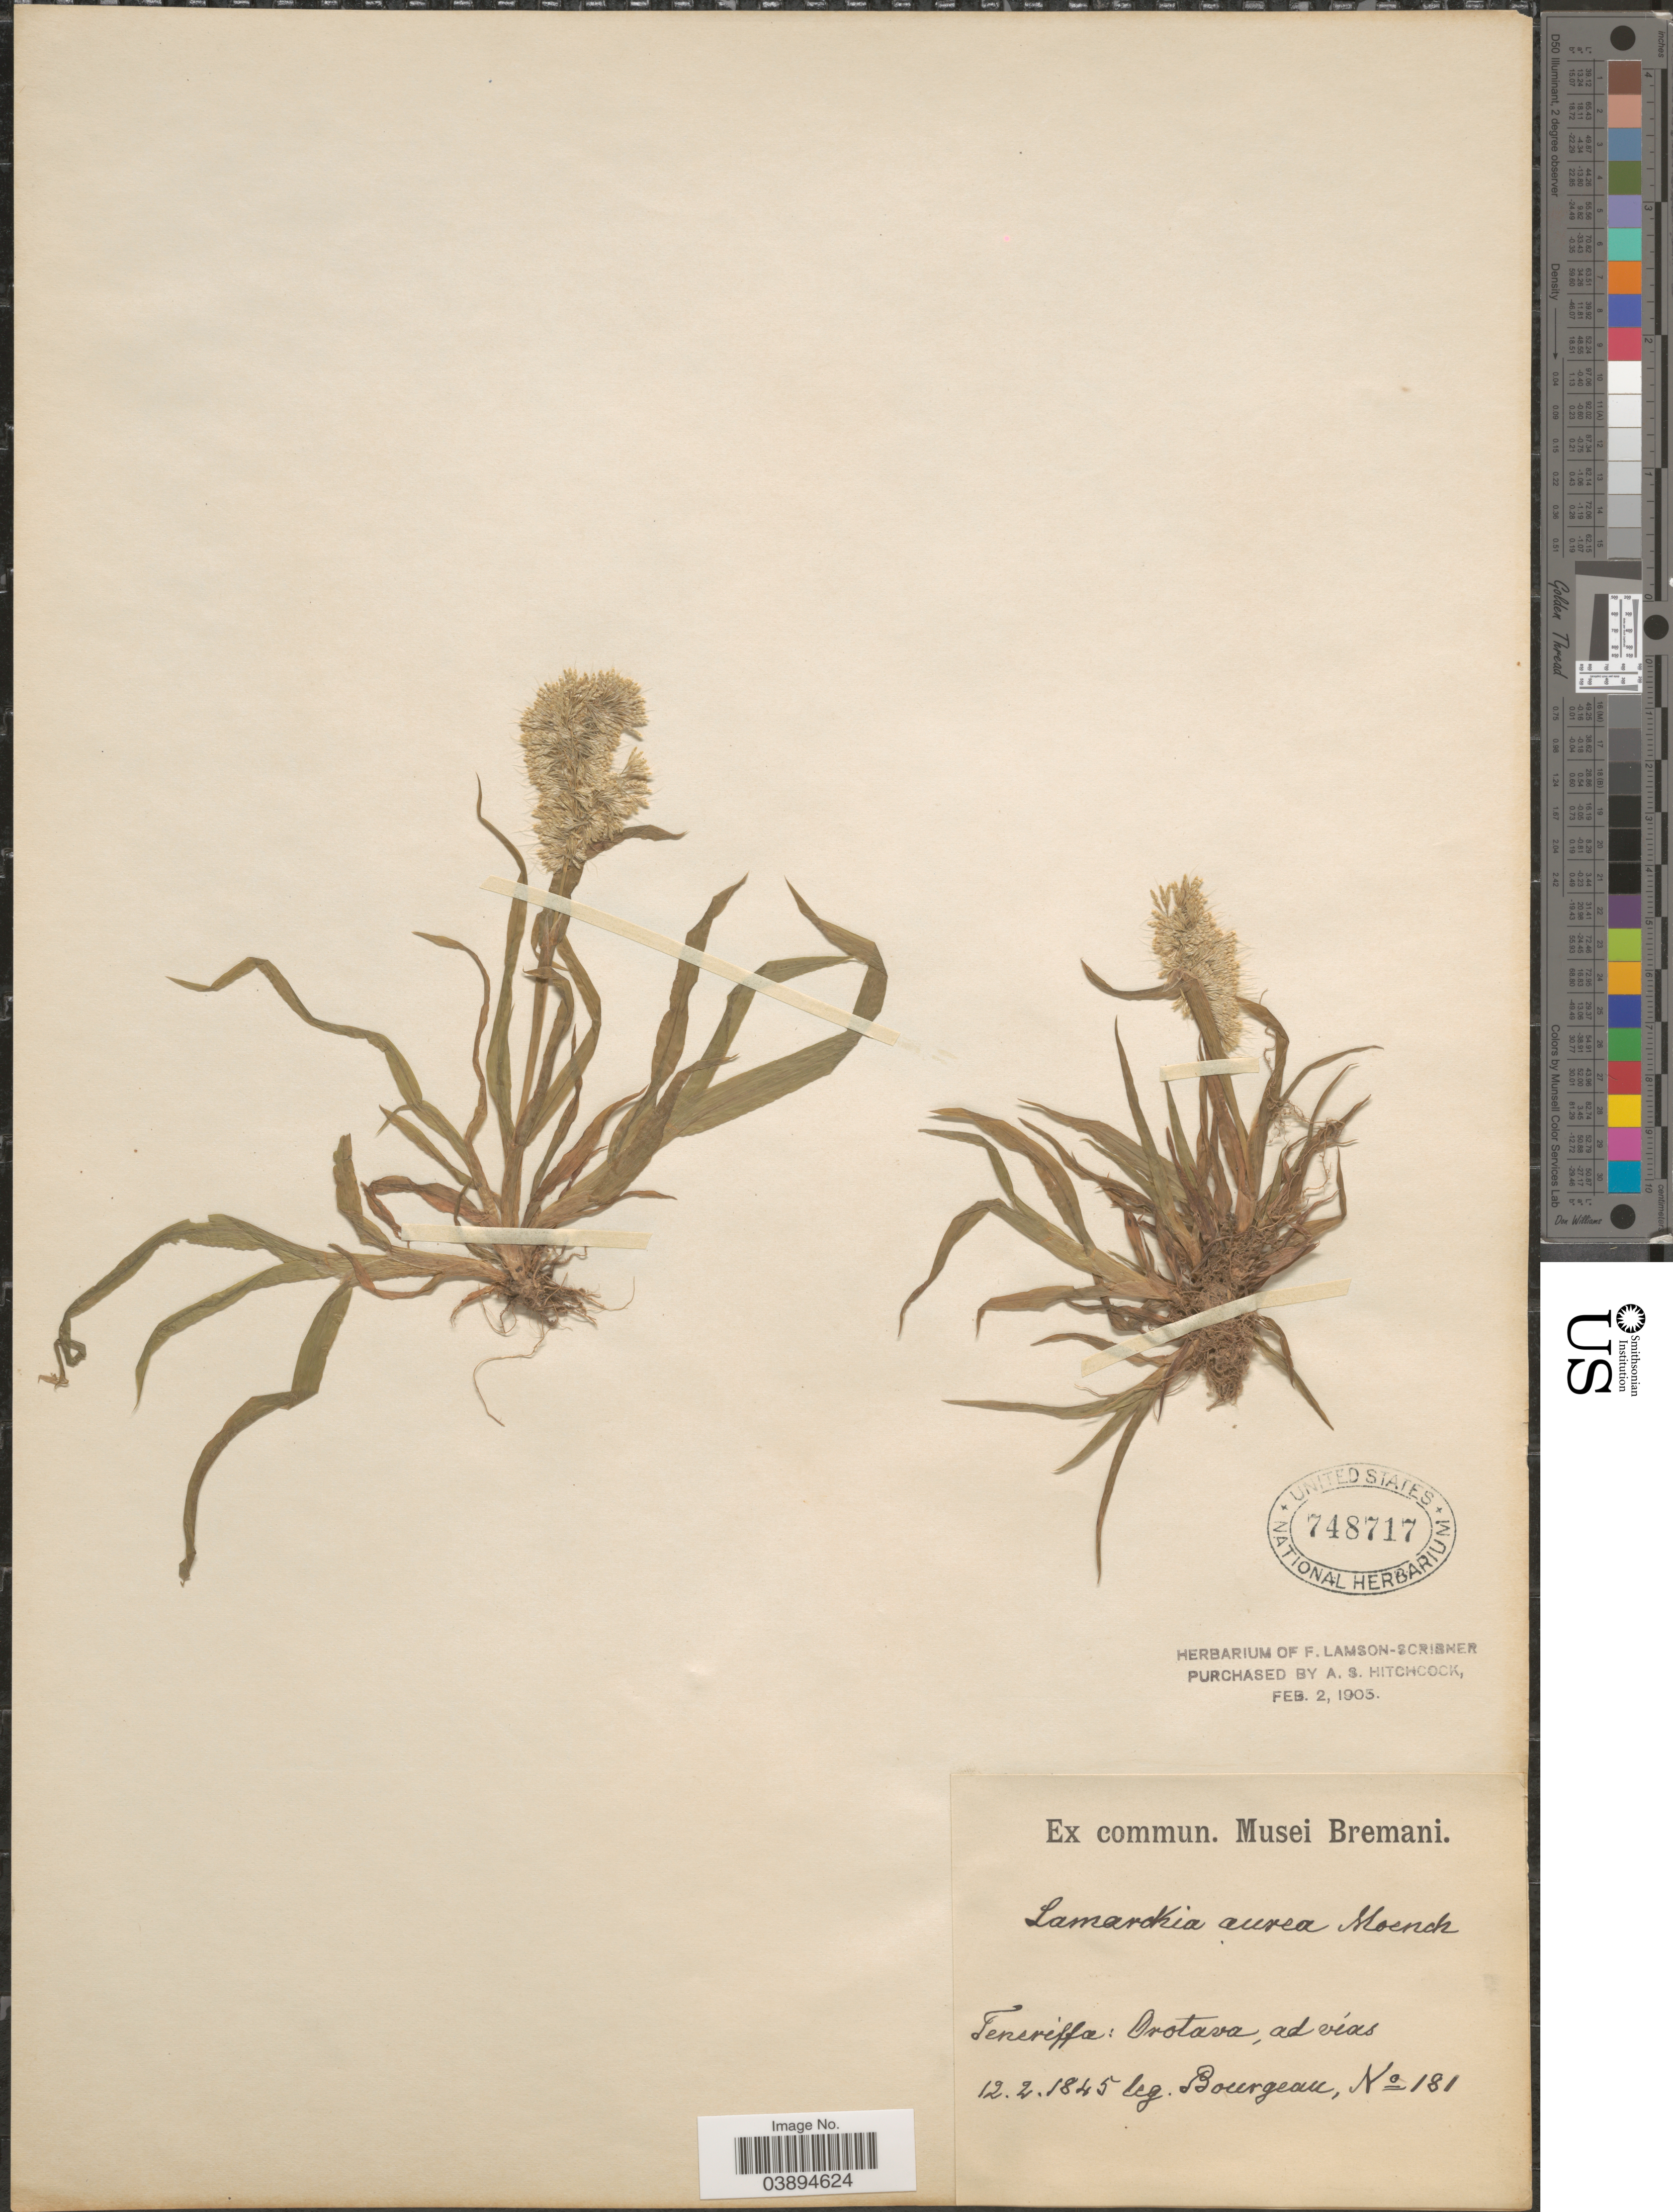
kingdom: Plantae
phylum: Tracheophyta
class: Liliopsida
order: Poales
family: Poaceae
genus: Lamarckia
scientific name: Lamarckia aurea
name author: (L.) Moench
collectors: -. Bourgeau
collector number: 181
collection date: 1845-02-12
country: Spain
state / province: Canarias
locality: Teneriffe: Orotava, ad vías.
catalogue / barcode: US 748717